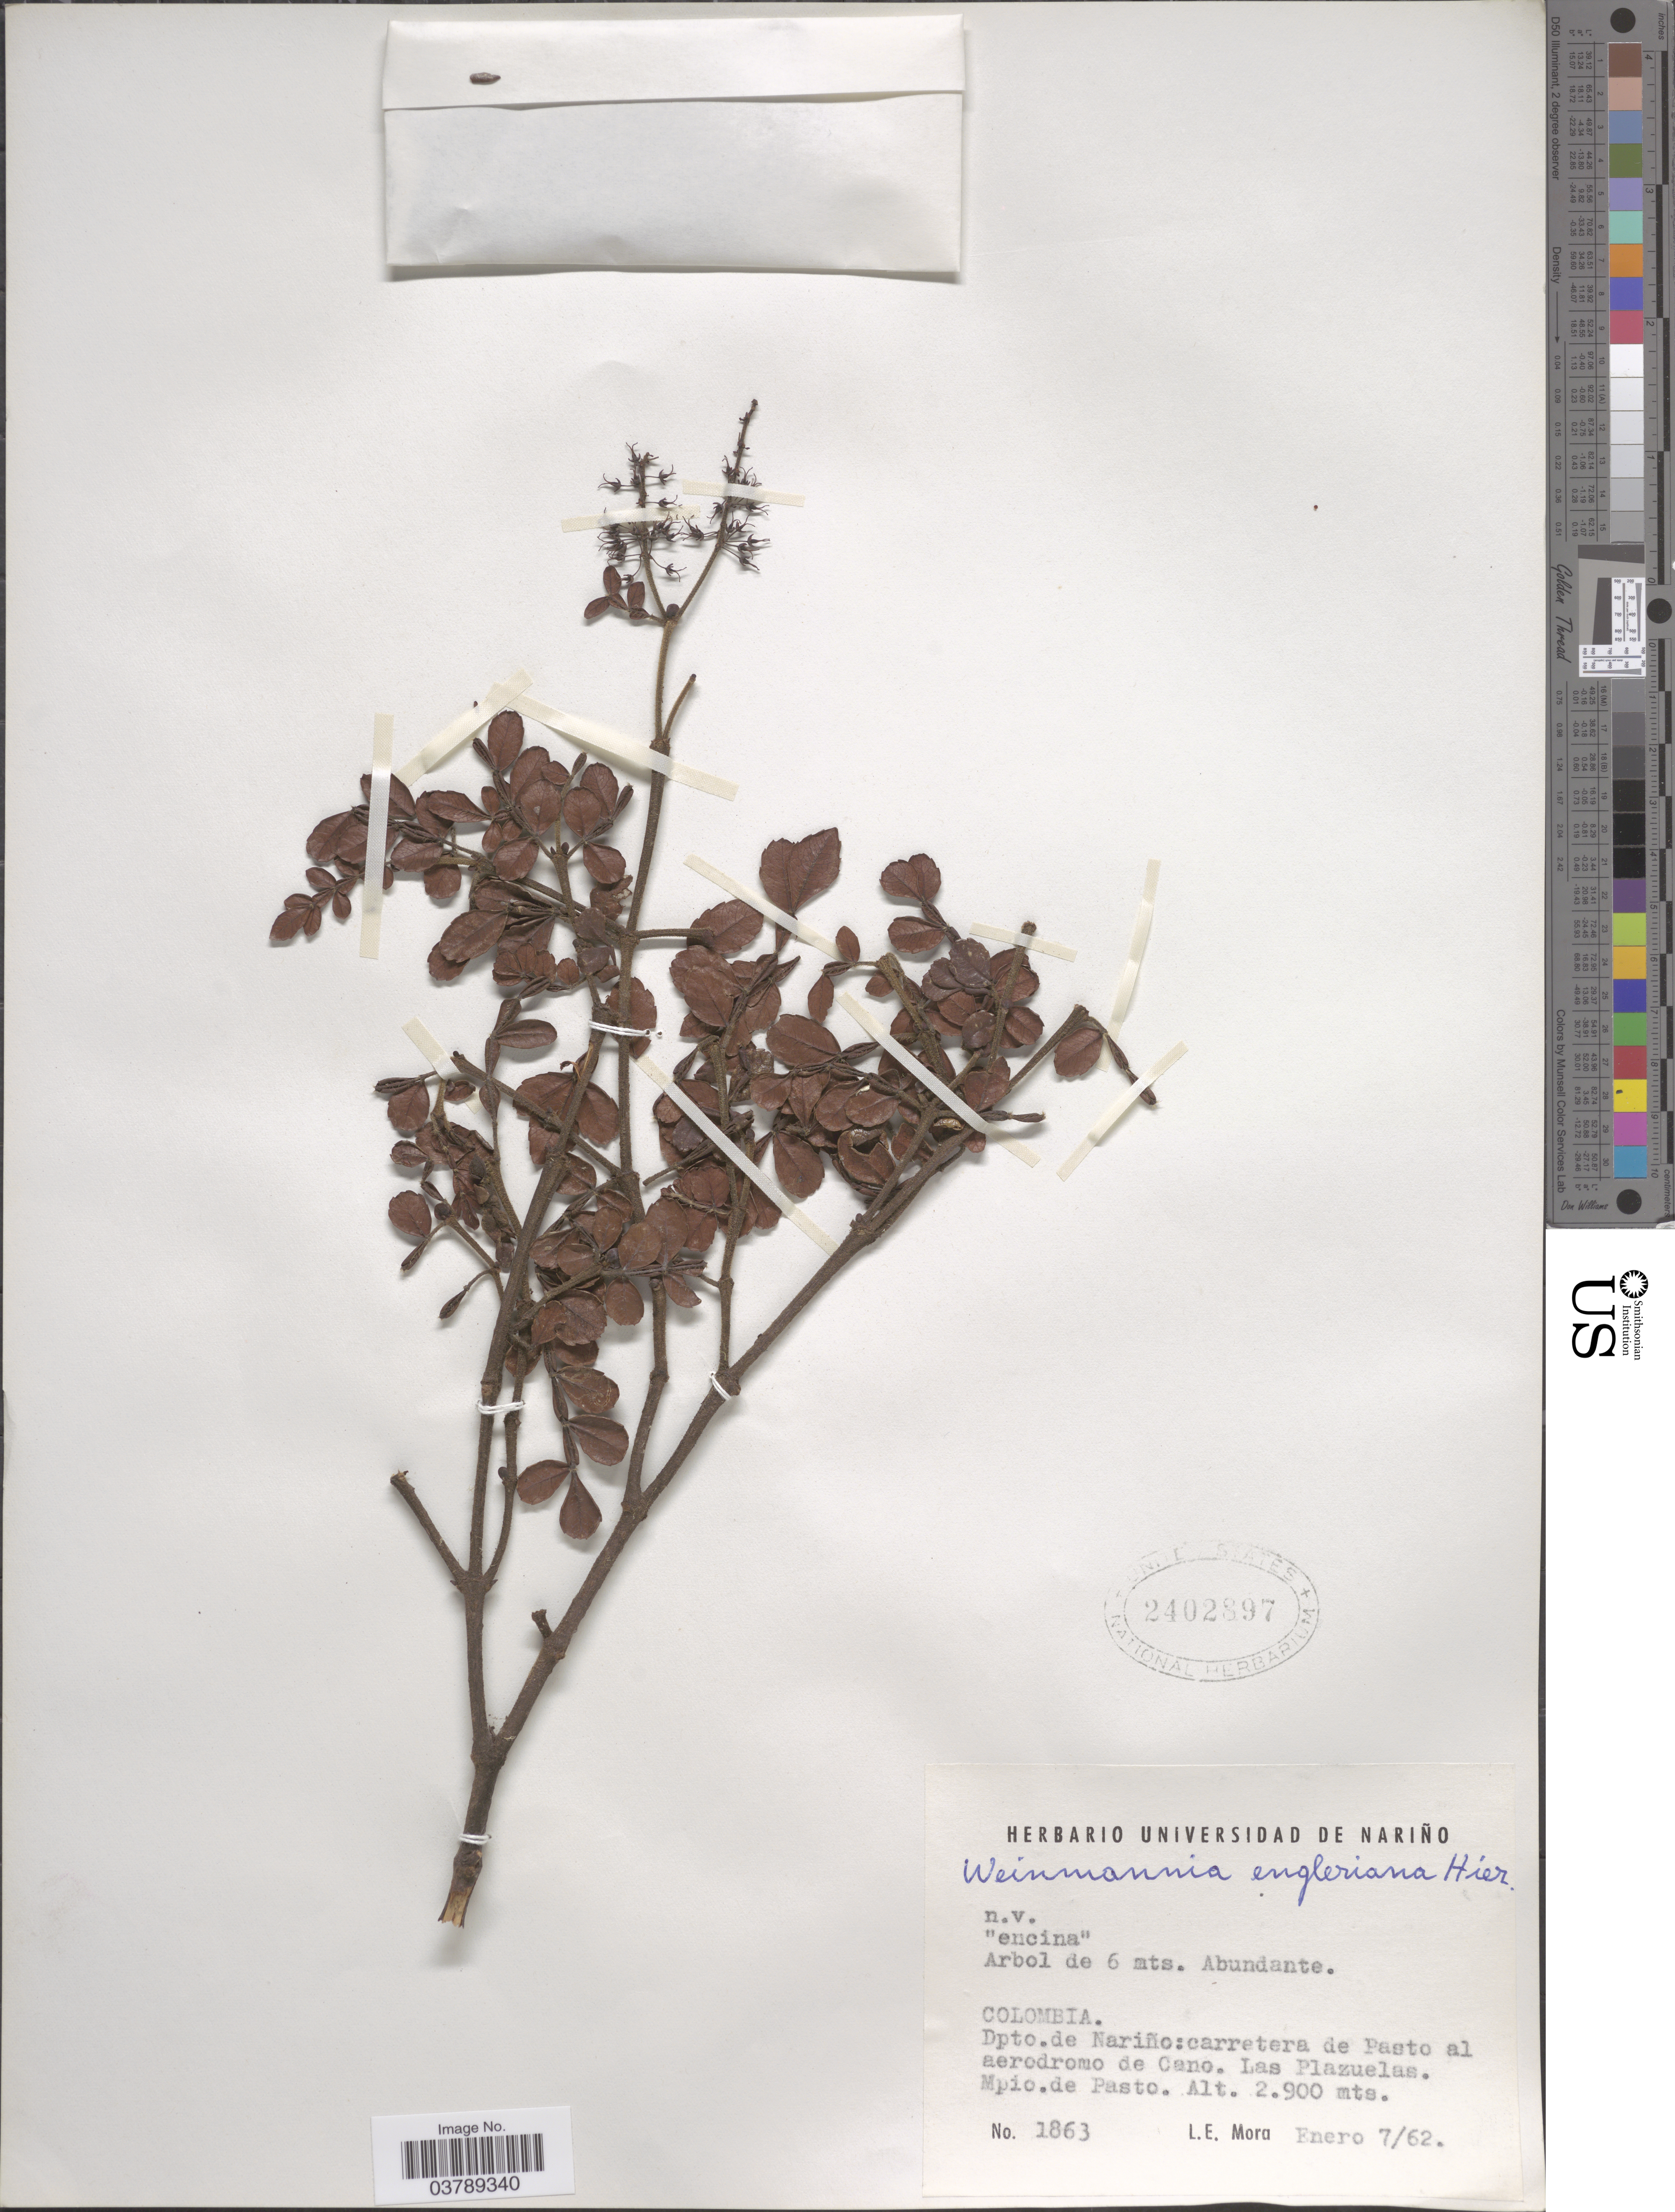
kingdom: Plantae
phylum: Tracheophyta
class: Magnoliopsida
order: Oxalidales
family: Cunoniaceae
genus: Weinmannia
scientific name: Weinmannia mariquitae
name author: Szyszyl.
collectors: L. Mora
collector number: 1863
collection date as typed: Transcribed d/m/y: 7/1/62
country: Colombia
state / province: Nariño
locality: Dpto. de Nariño:carretera de Pasto al aerodromo de Cano. Las Plazuelas. Mpio. de Pasto.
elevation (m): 2900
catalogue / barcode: US 2402897